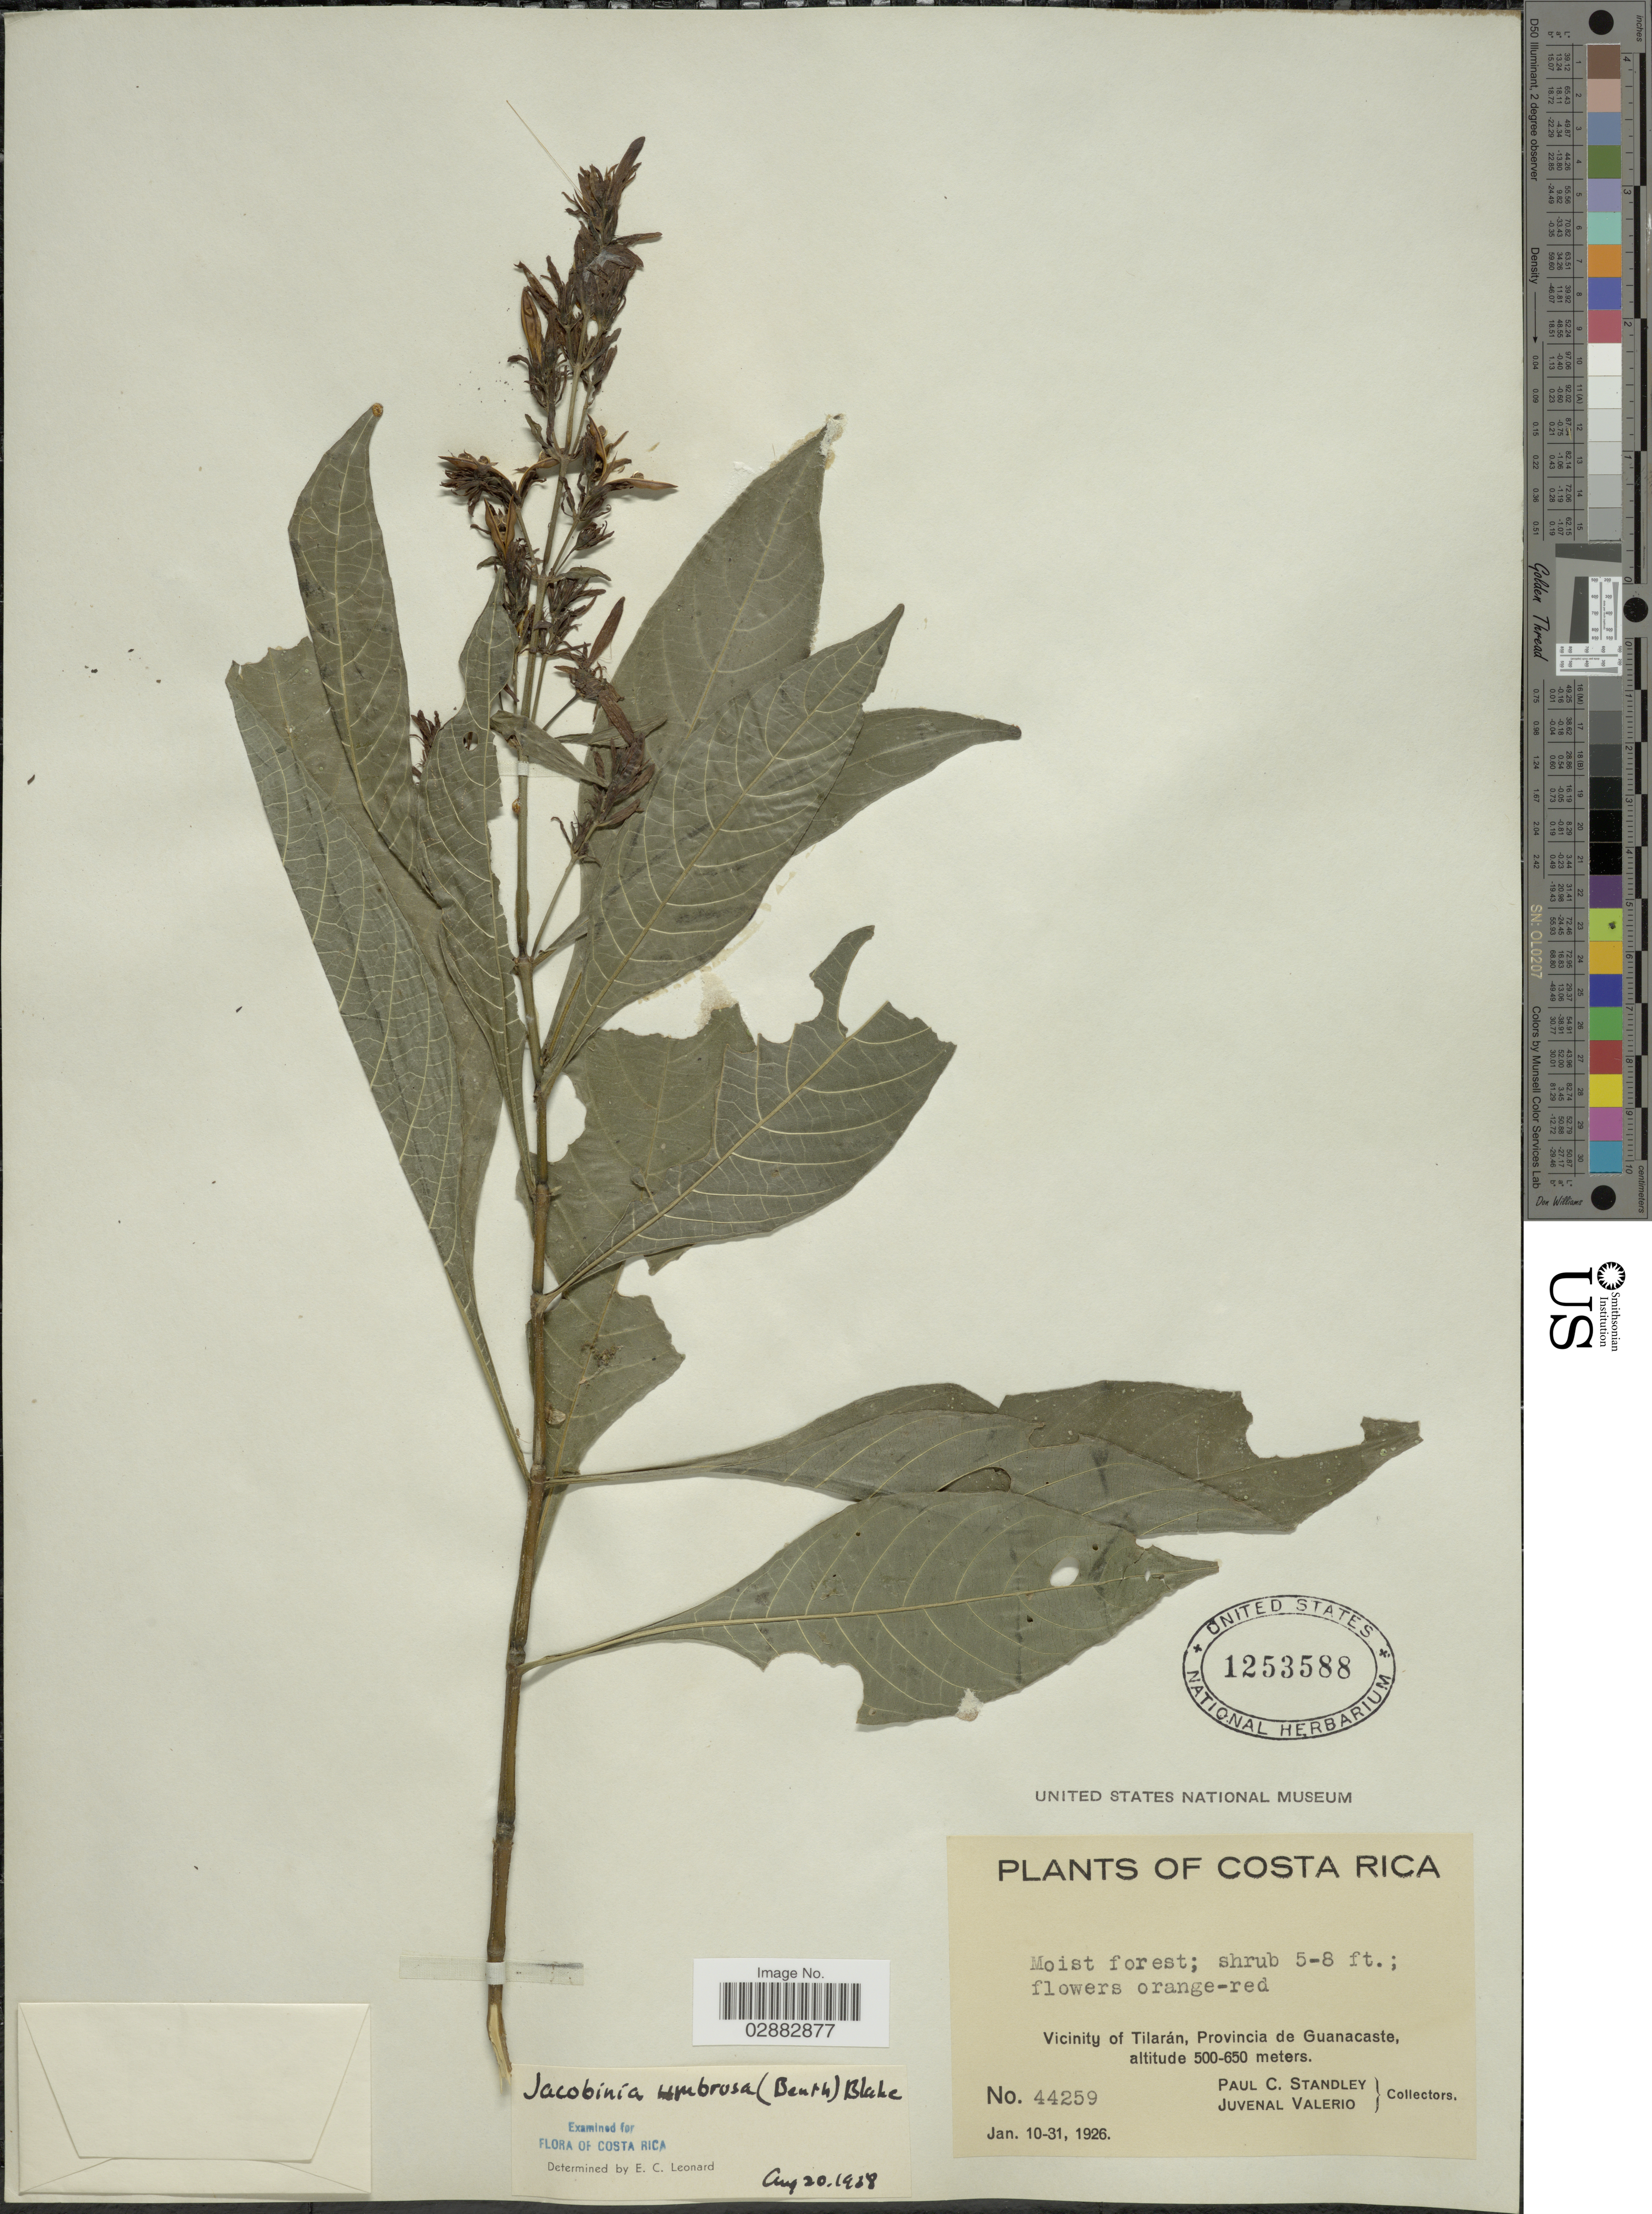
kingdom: Plantae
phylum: Tracheophyta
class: Magnoliopsida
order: Lamiales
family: Acanthaceae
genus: Jacobinia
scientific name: Jacobinia umbrosa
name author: (Benth.) S.F. Blake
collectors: P. C. Standley & J. Valerio R.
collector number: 44259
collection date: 1926-01-10/1926-01-31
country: Costa Rica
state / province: Guanacaste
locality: Vicinity of Tilarán, Provincia de Guanacaste.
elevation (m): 500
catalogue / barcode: US 1253588